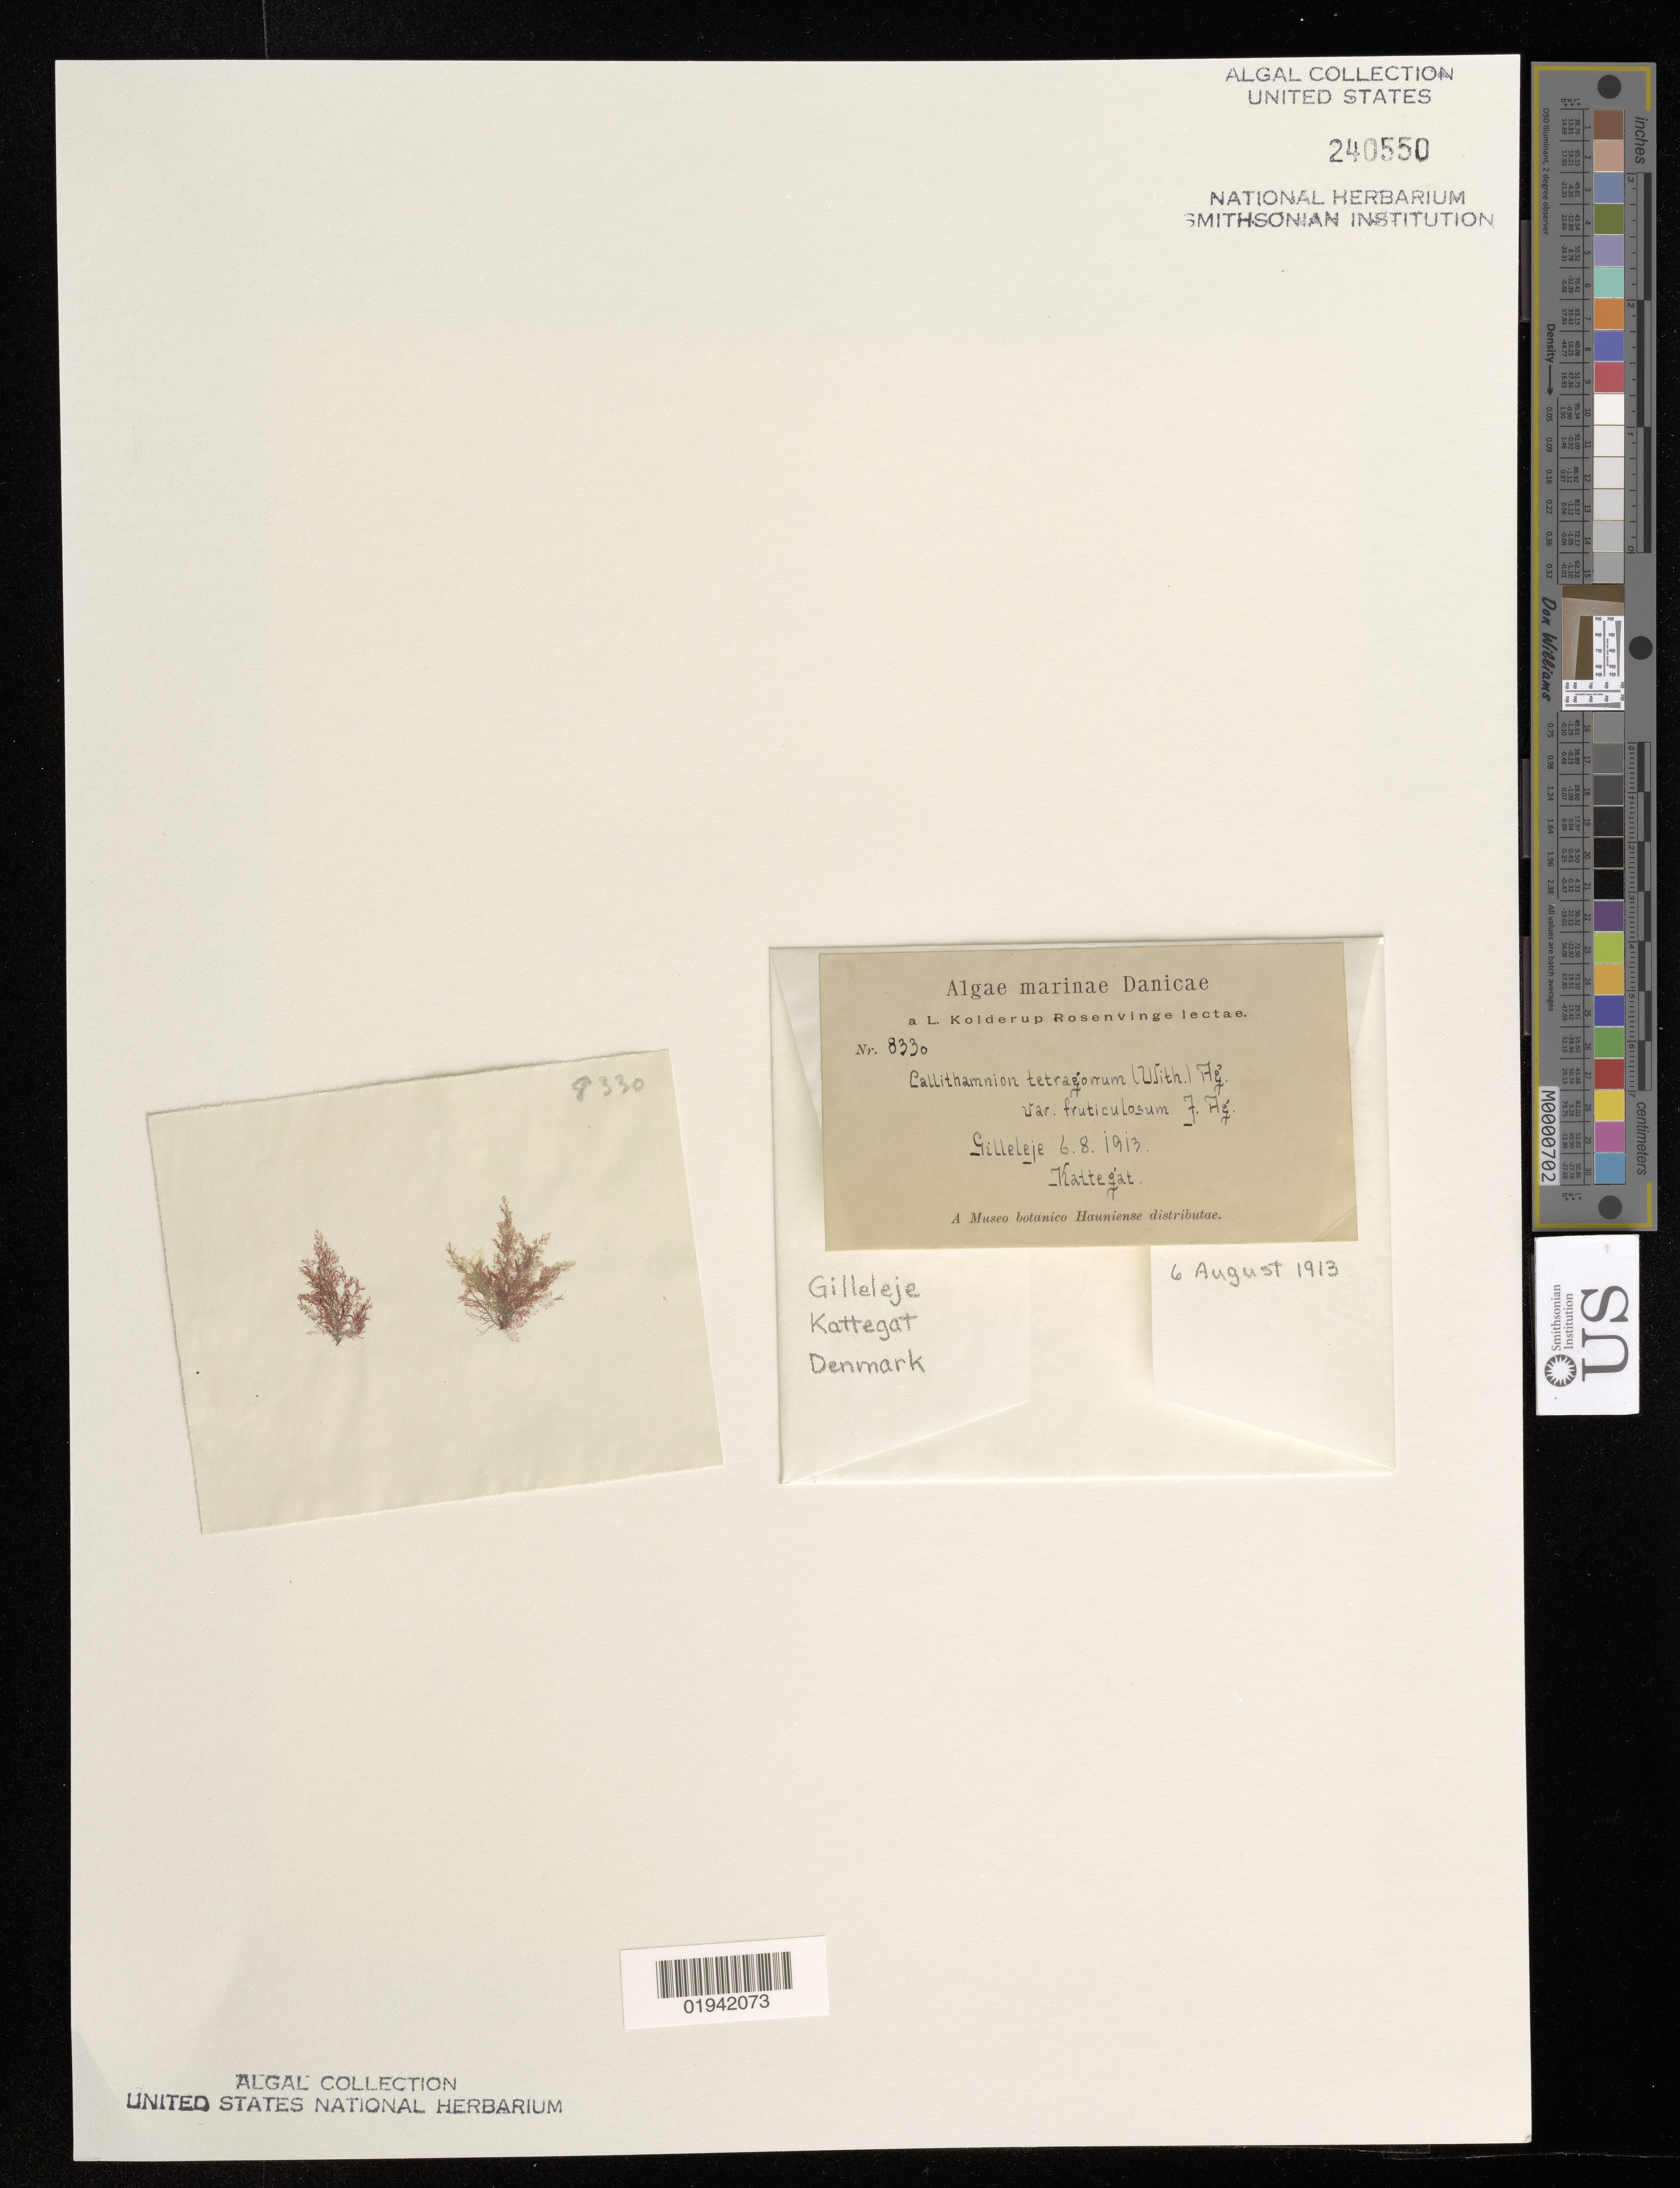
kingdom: Plantae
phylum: Rhodophyta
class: Florideophyceae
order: Ceramiales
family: Callithamniaceae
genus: Callithamnion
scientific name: Callithamnion tetragonum var. fruticulosum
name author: (J. Agardh) Rosenv.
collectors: L. Rosenvinge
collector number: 8330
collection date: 1913-08-06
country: Denmark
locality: Gilleleje. Kattegat.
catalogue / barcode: US 240550